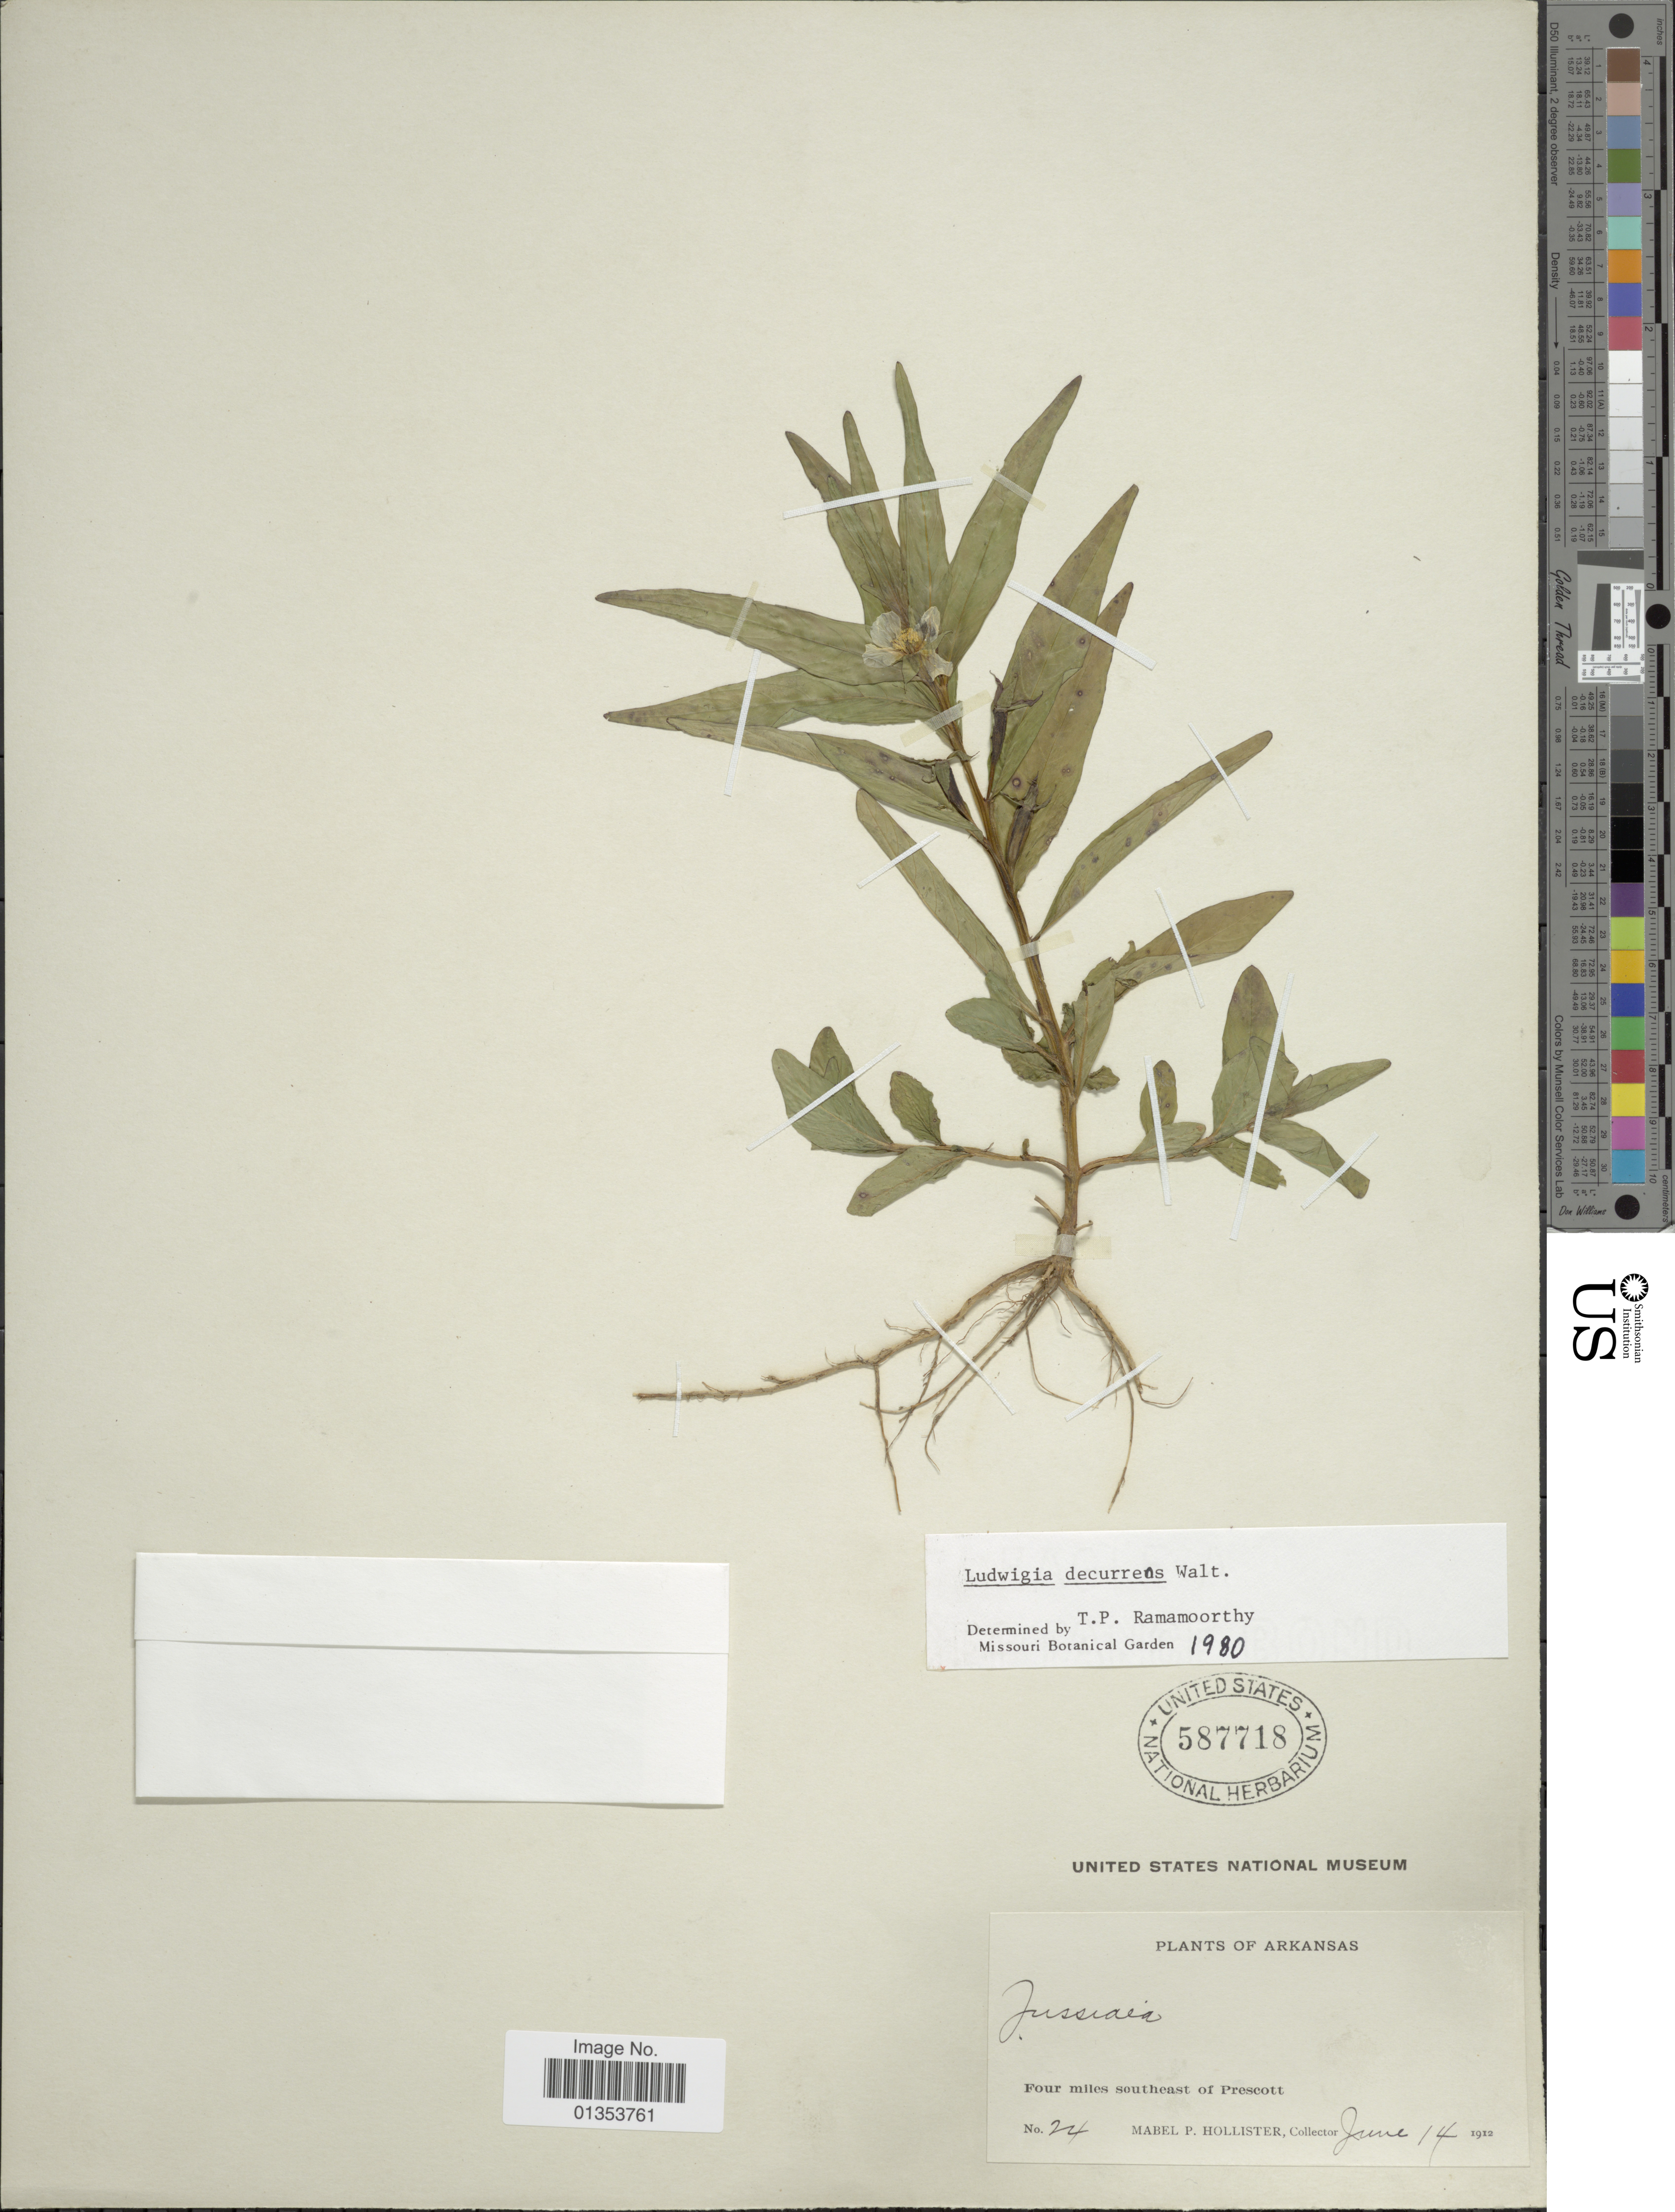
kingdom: Plantae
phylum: Tracheophyta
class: Magnoliopsida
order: Myrtales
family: Onagraceae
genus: Ludwigia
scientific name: Ludwigia decurrens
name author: Walter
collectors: M. Hollister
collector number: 24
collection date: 1912-06-14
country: United States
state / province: Arkansas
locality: Four miles southeast of Prescott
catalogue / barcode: US 587718